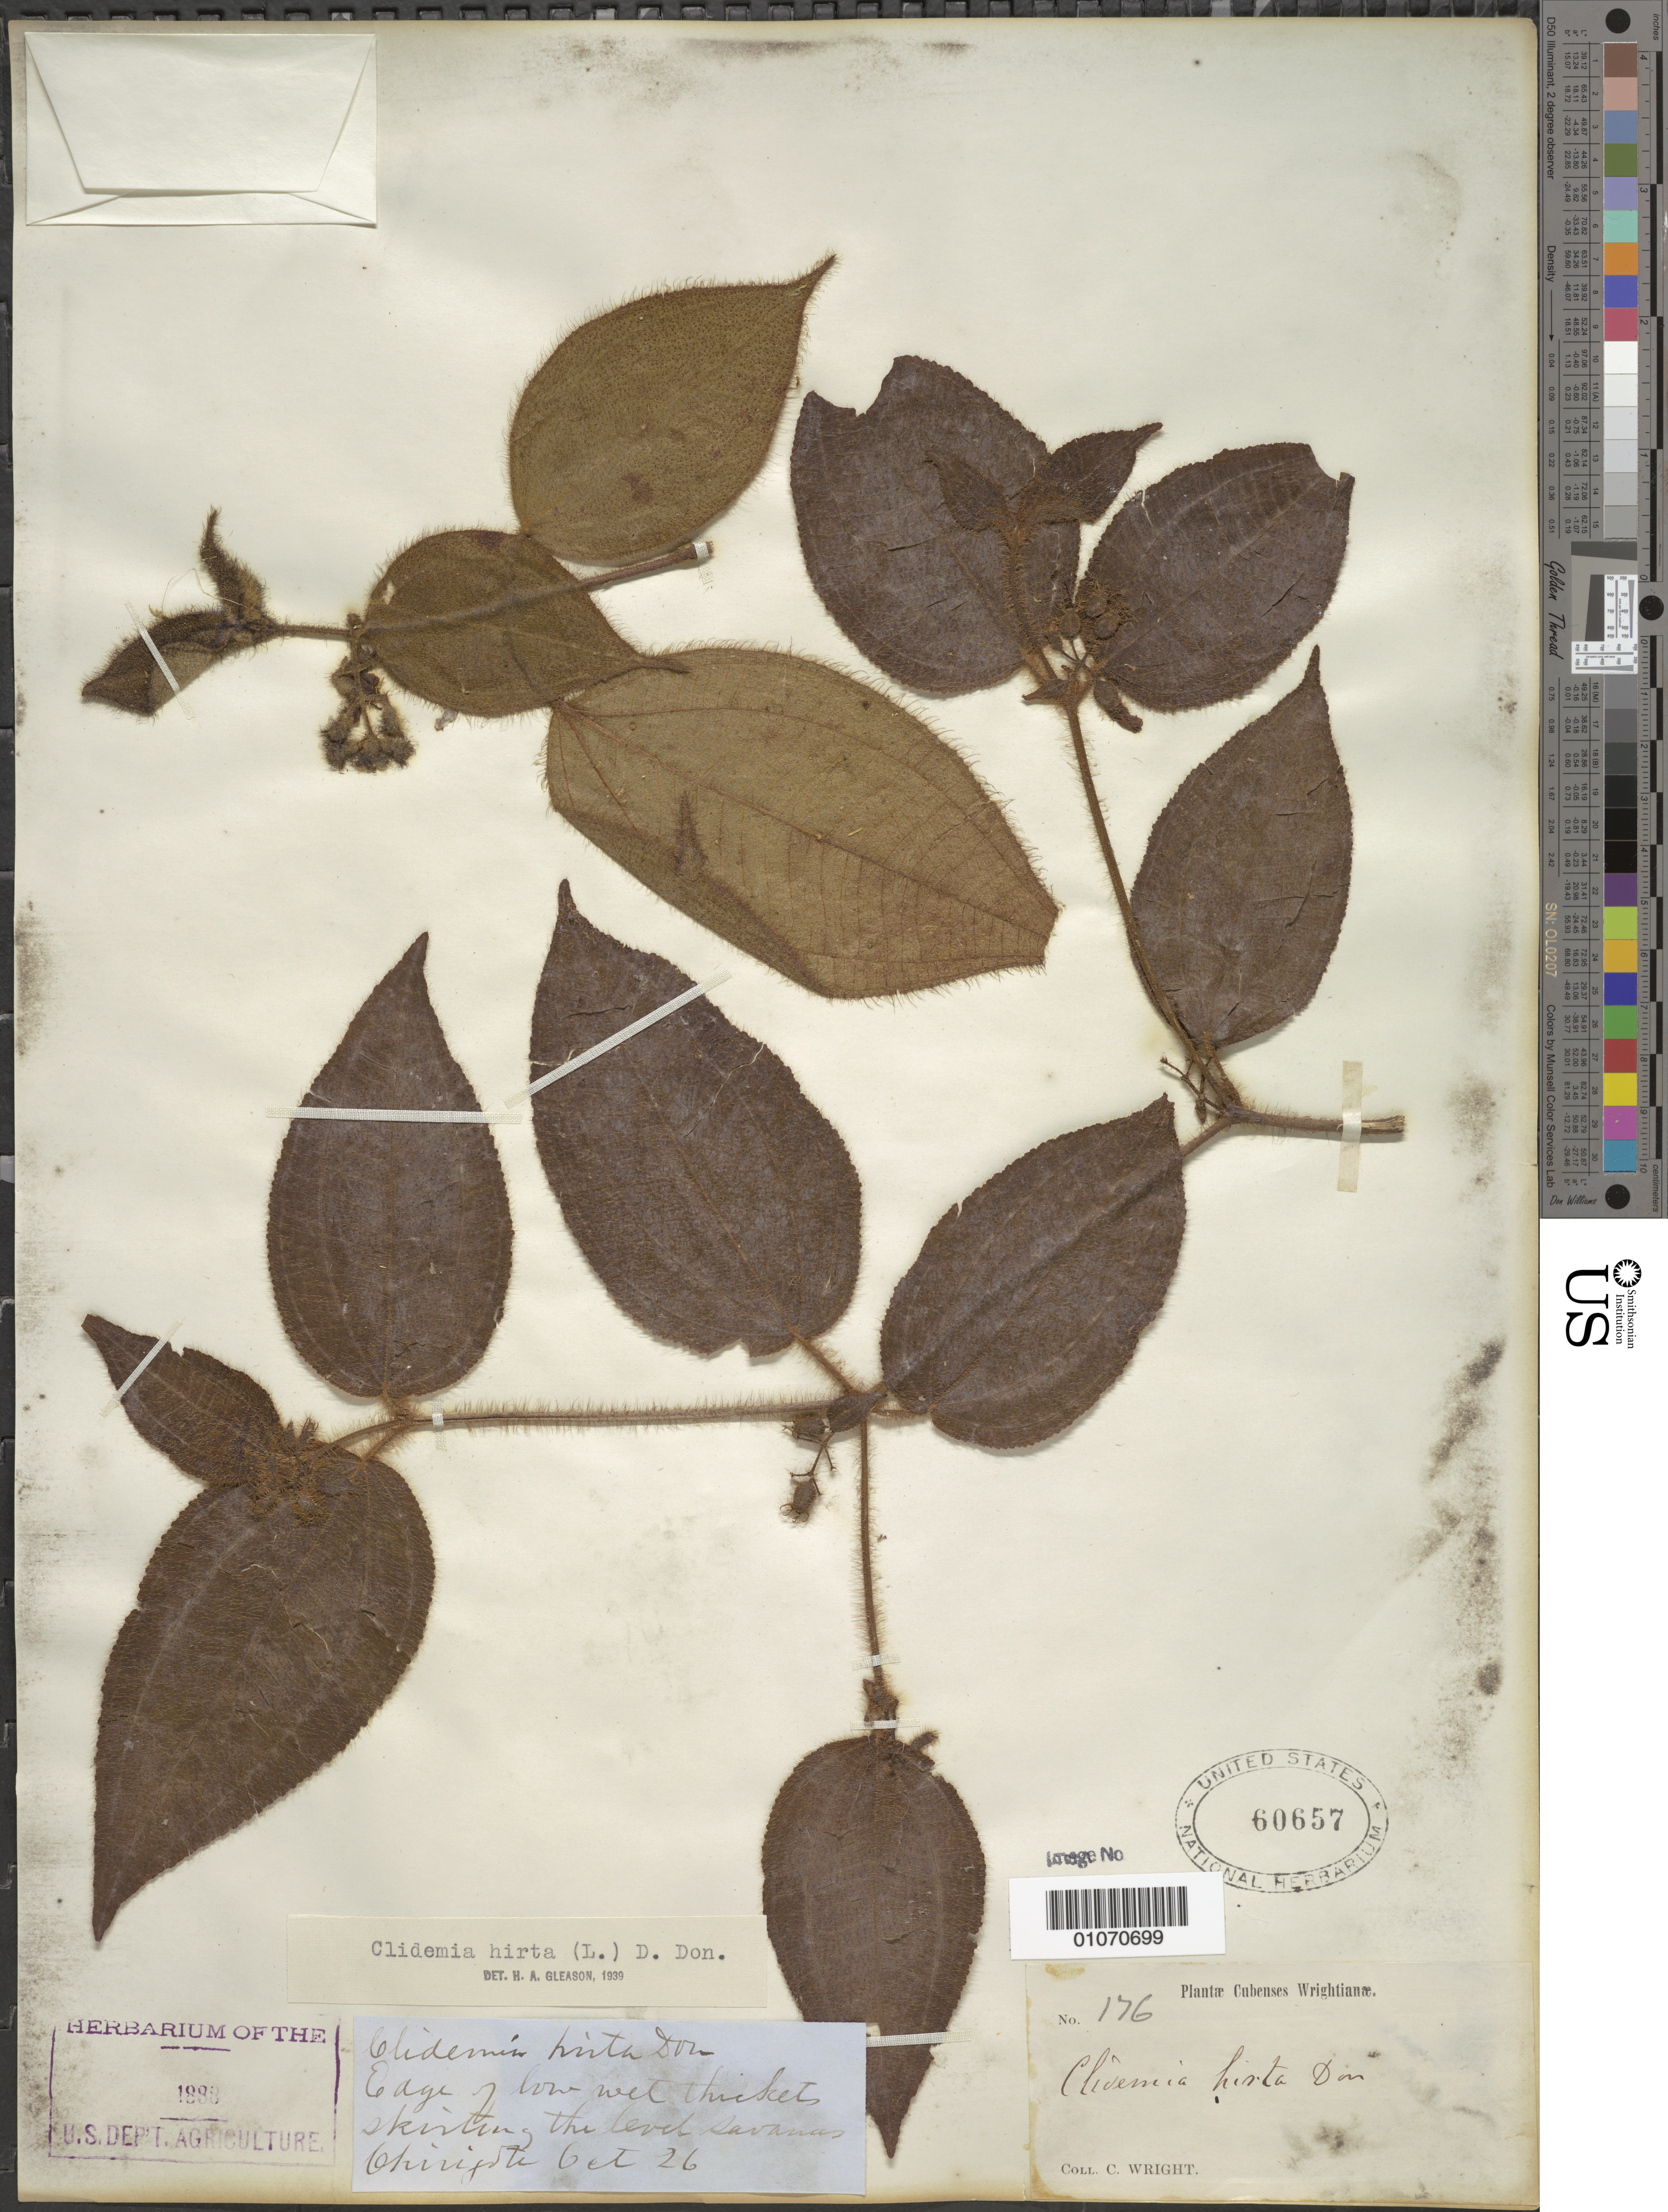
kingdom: Plantae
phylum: Tracheophyta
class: Magnoliopsida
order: Myrtales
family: Melastomataceae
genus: Clidemia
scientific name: Clidemia hirta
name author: (L.) D. Don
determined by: Gleason, H. A.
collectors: C. Wright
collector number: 176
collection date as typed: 26 Oct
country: Cuba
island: Cuba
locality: Ohirigata [?]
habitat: Edge of low wet thickets, skirting the level savannas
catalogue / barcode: US 60657